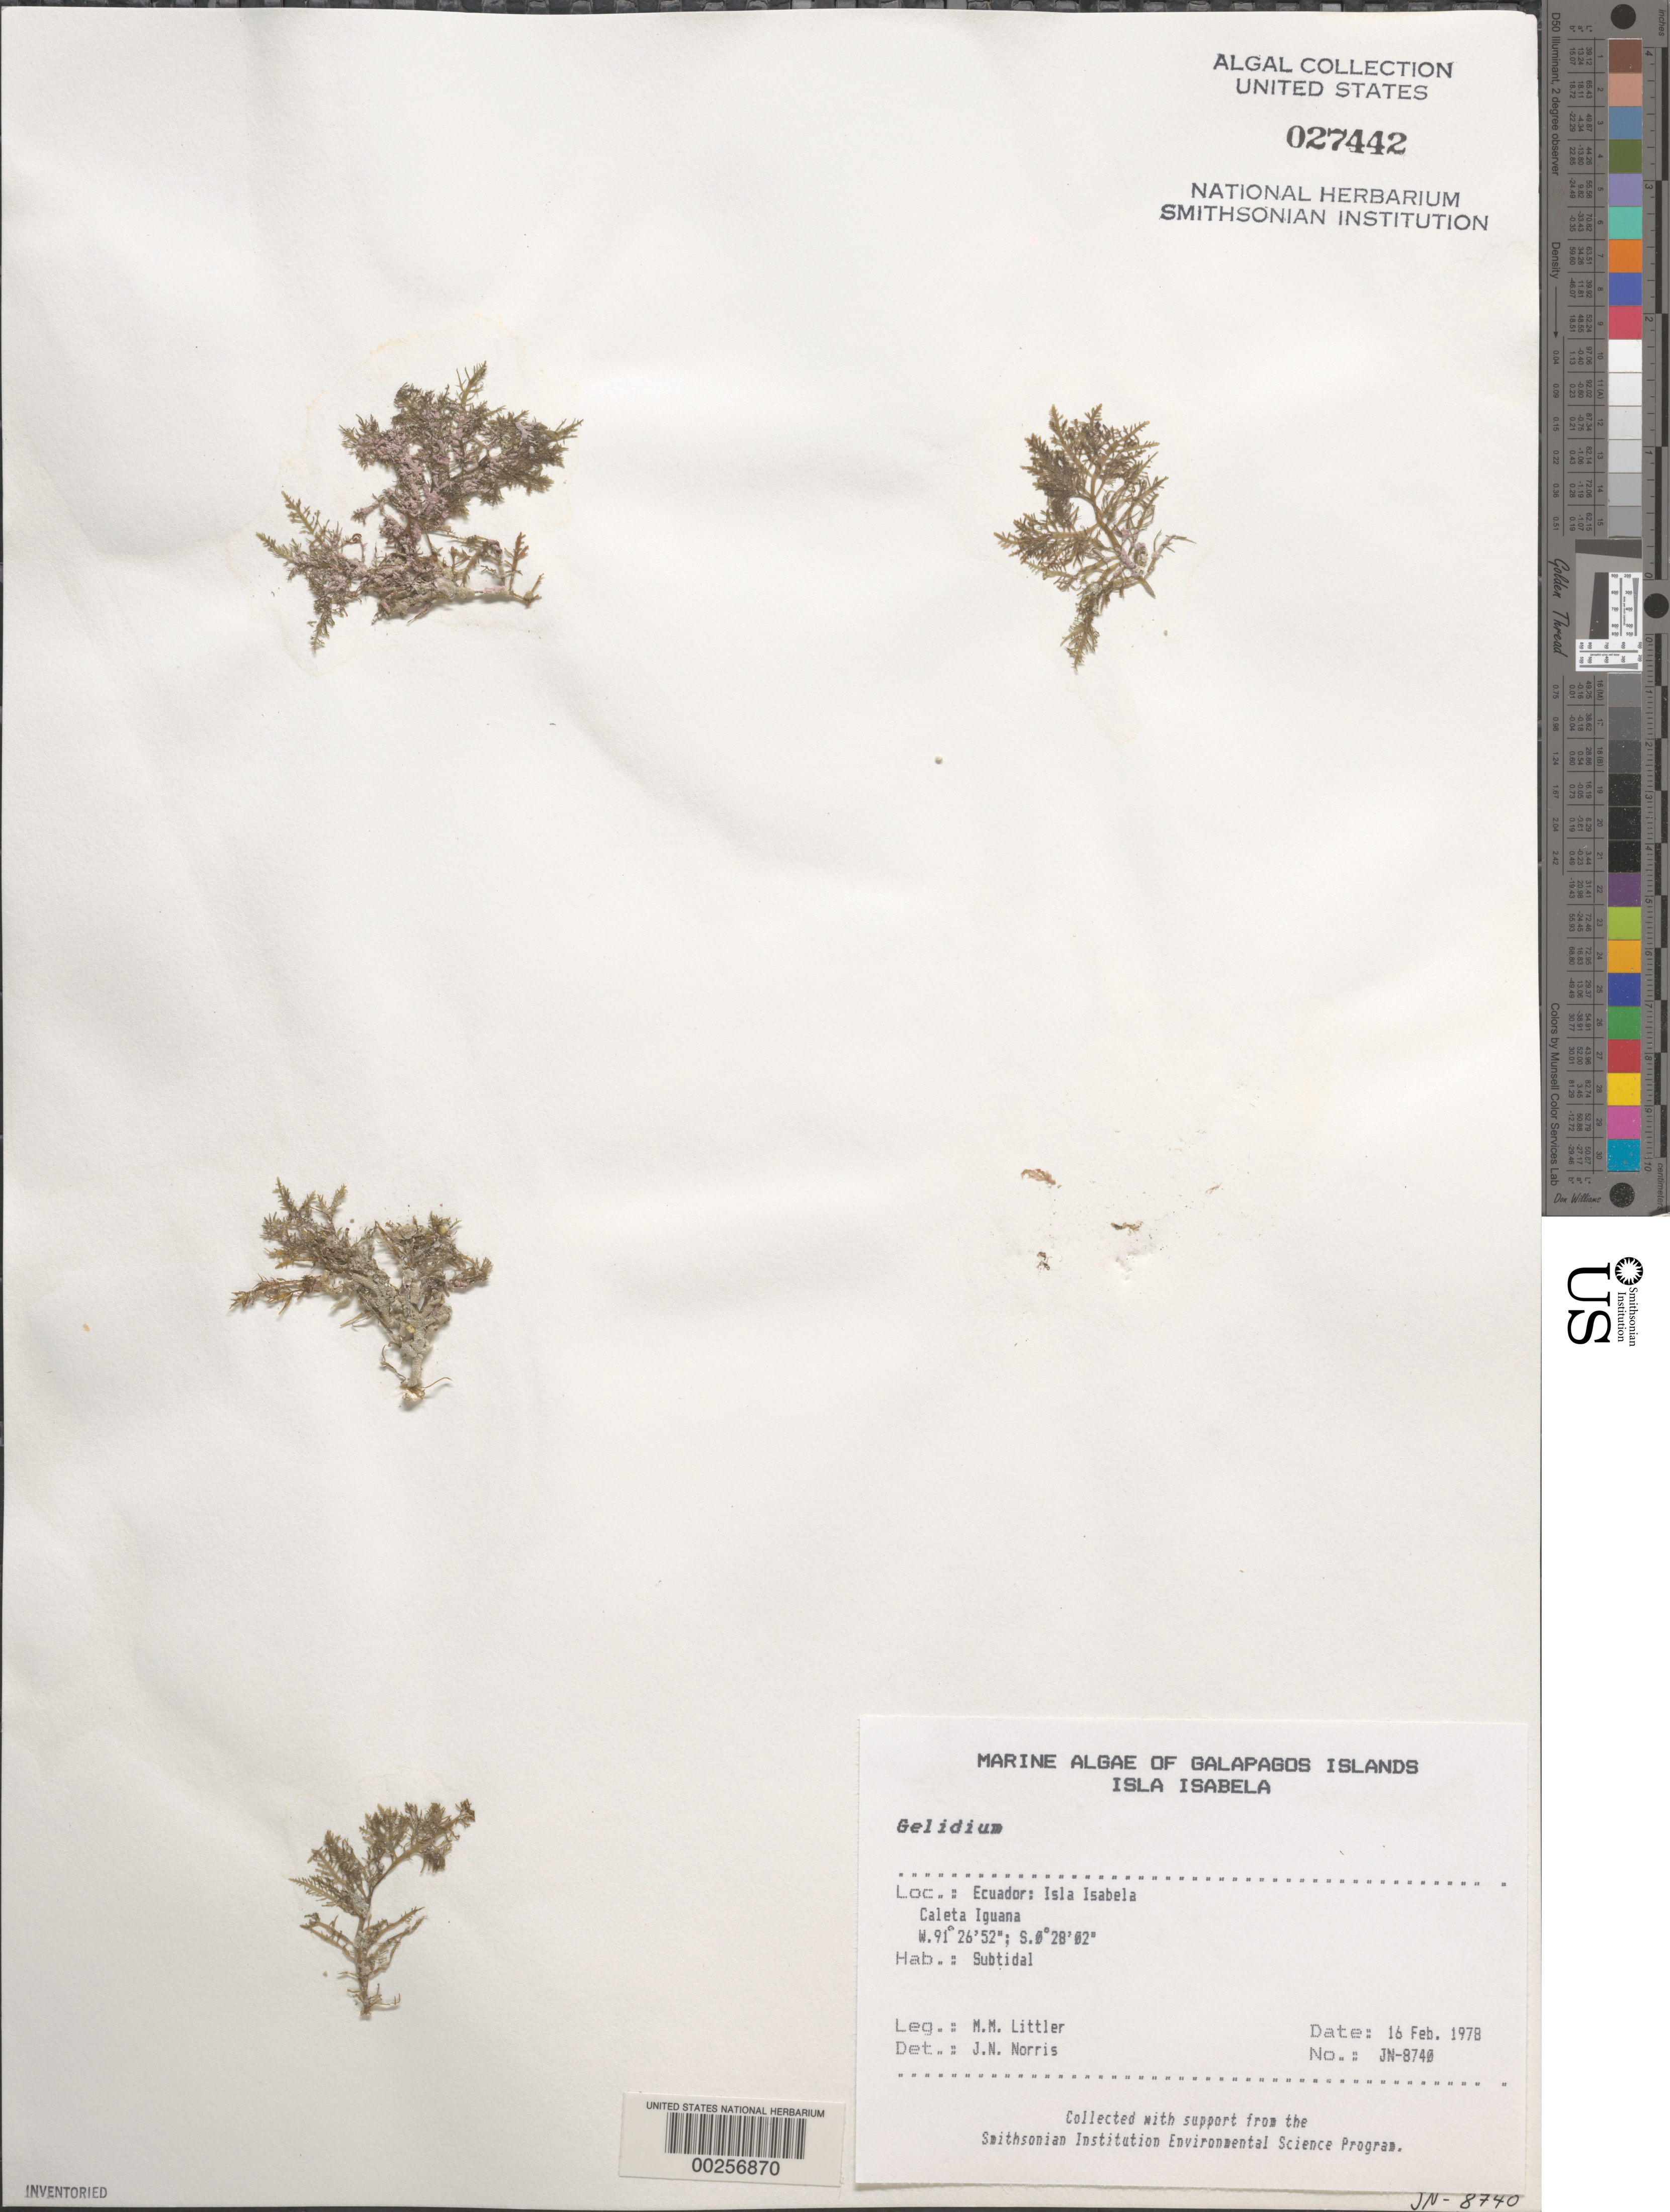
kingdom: Plantae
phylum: Rhodophyta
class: Florideophyceae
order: Gelidiales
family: Gelidiaceae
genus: Gelidium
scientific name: Gelidium sp.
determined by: Norris, James N.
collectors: M. M. Littler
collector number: Jn-8740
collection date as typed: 16 Feb 1978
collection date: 1978-02-16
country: Ecuador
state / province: Colón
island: Isabela [Albemarle]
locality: Caleta Iguana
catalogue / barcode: US 27442